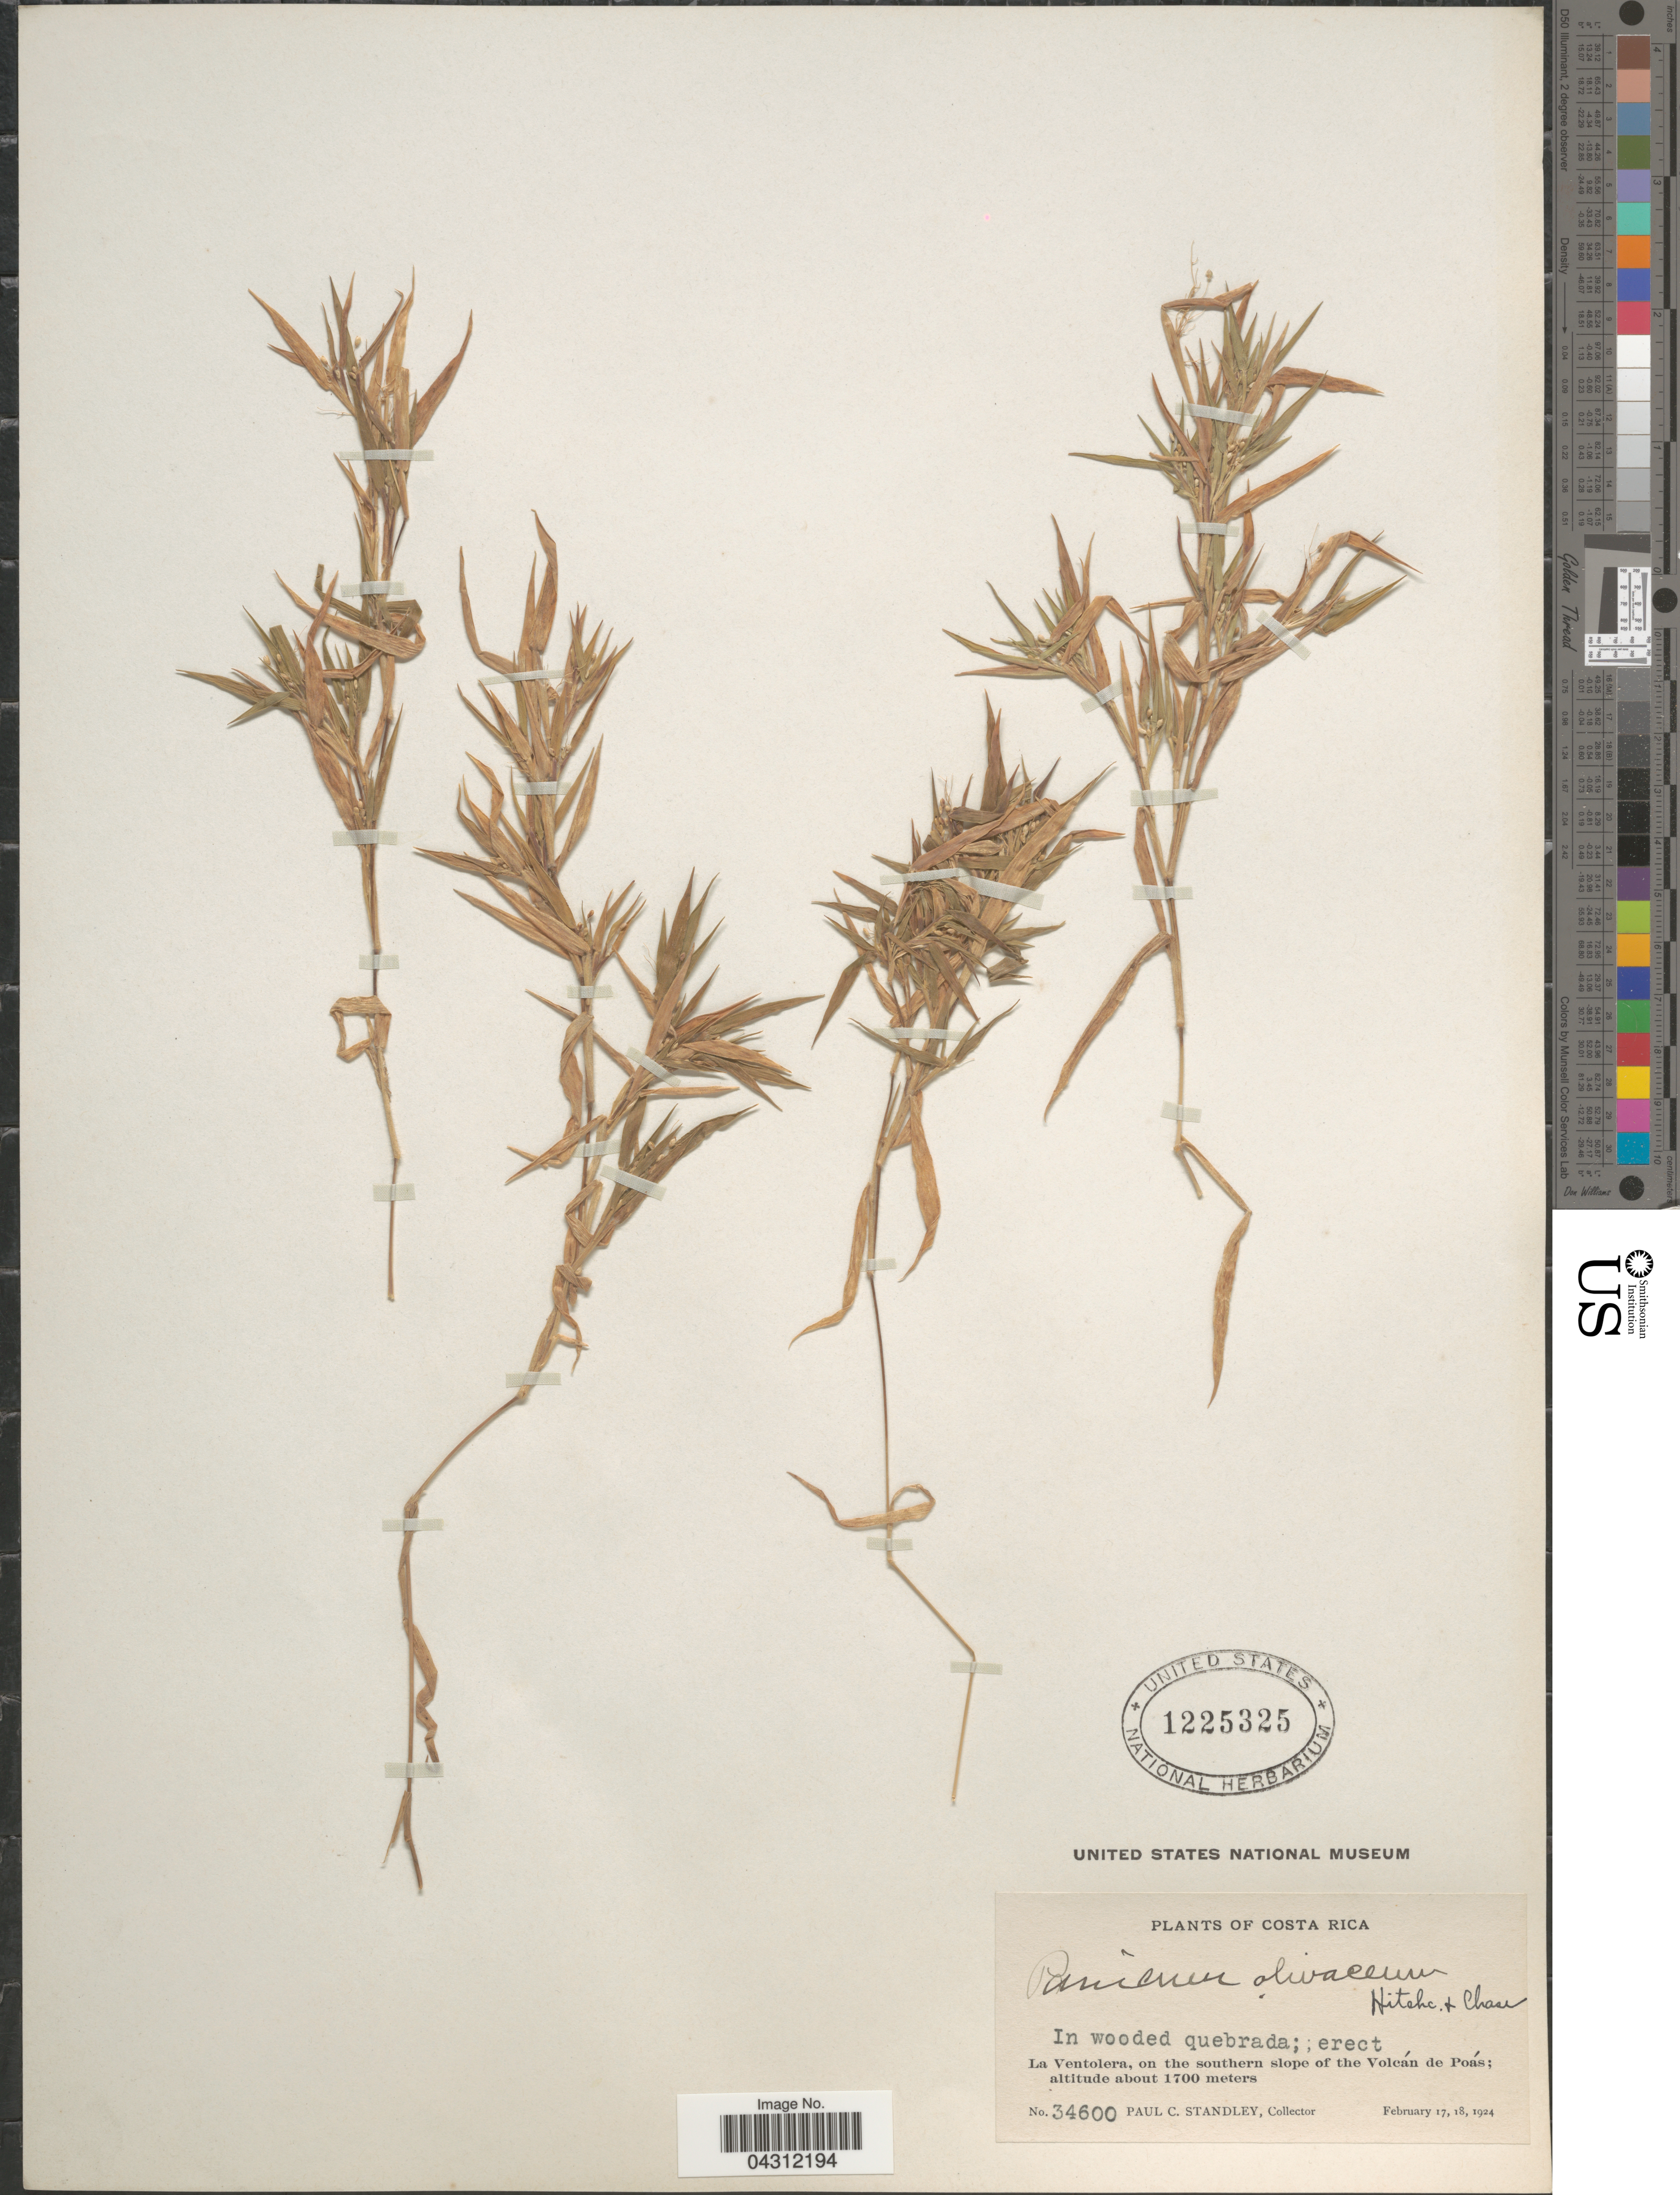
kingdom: Plantae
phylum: Tracheophyta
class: Liliopsida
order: Poales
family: Poaceae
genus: Dichanthelium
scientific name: Dichanthelium acuminatum var. acuminatum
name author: (Sw.) Gould & C.A. Clark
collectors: P. C. Standley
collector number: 34600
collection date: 1924-02-17/1924-02-18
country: Costa Rica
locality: In wooded quebrada. La Ventolera, on the southern slope of the Volcán de Poás.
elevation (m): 1700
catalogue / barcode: US 1225325